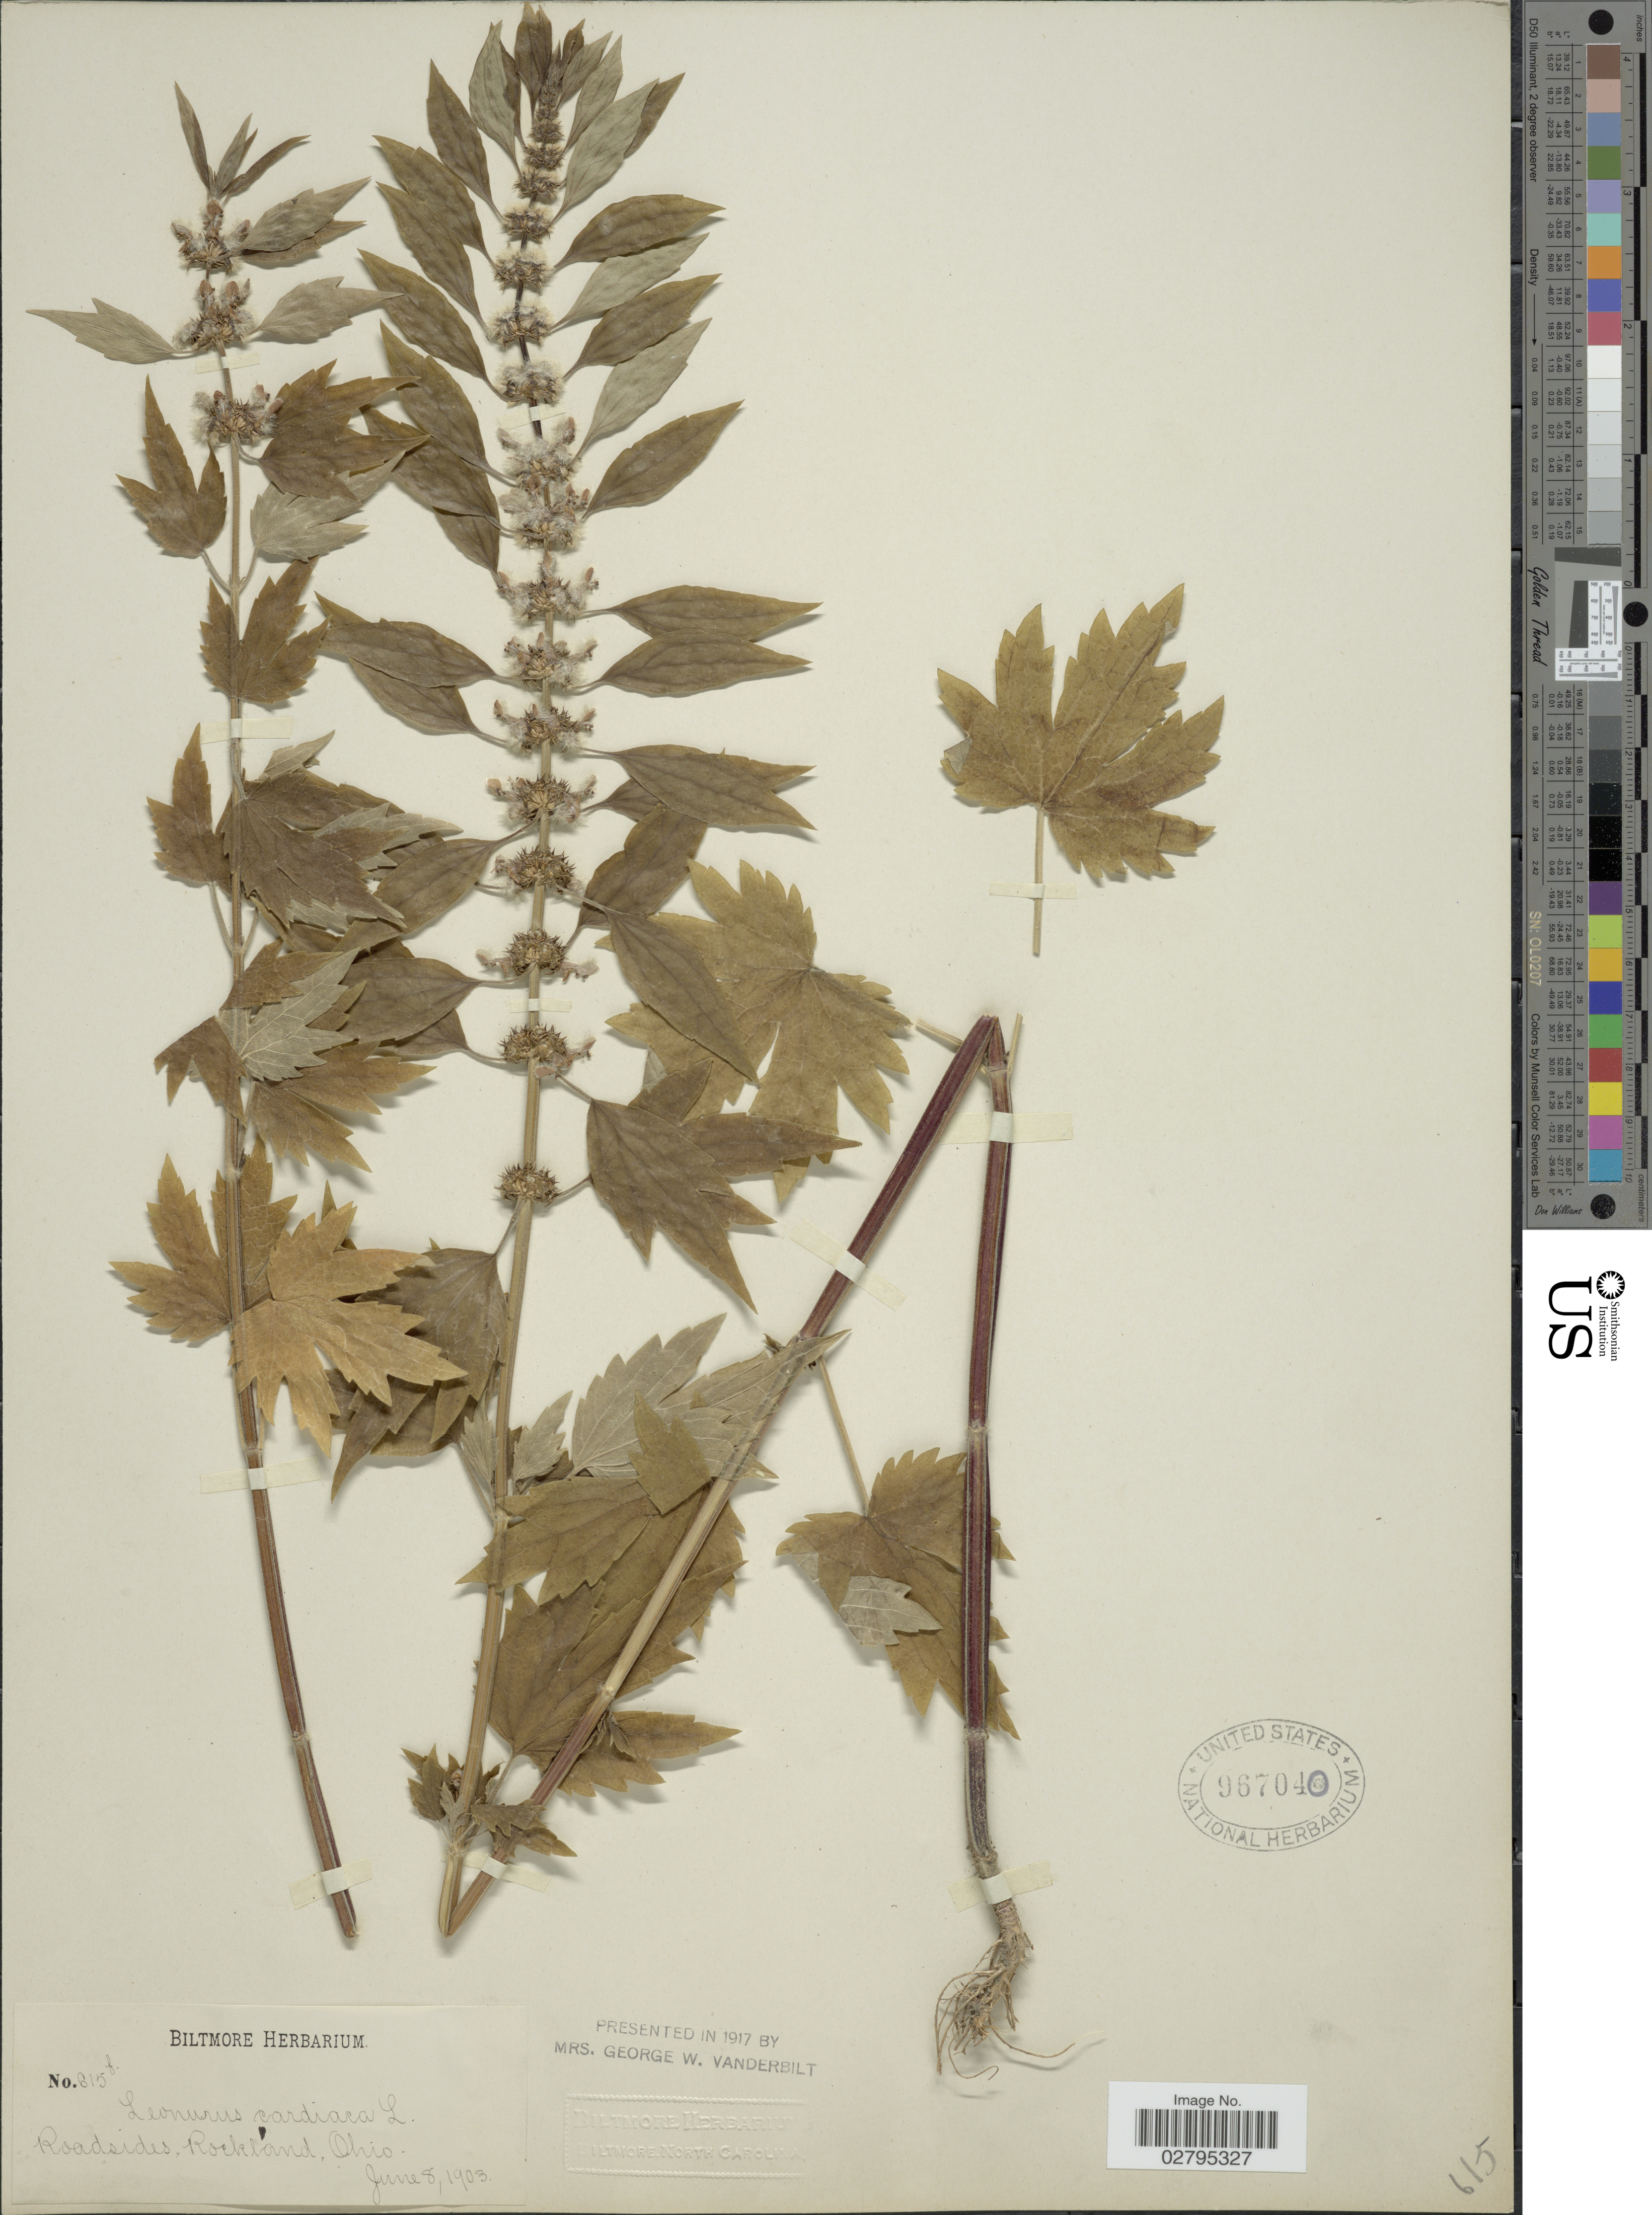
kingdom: Plantae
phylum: Tracheophyta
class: Magnoliopsida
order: Lamiales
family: Lamiaceae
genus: Leonurus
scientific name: Leonurus cardiaca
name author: L.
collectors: ex herb. Biltmore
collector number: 615f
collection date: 1903-06-08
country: United States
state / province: Ohio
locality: Roadsides, Rockland.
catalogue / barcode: US 967040